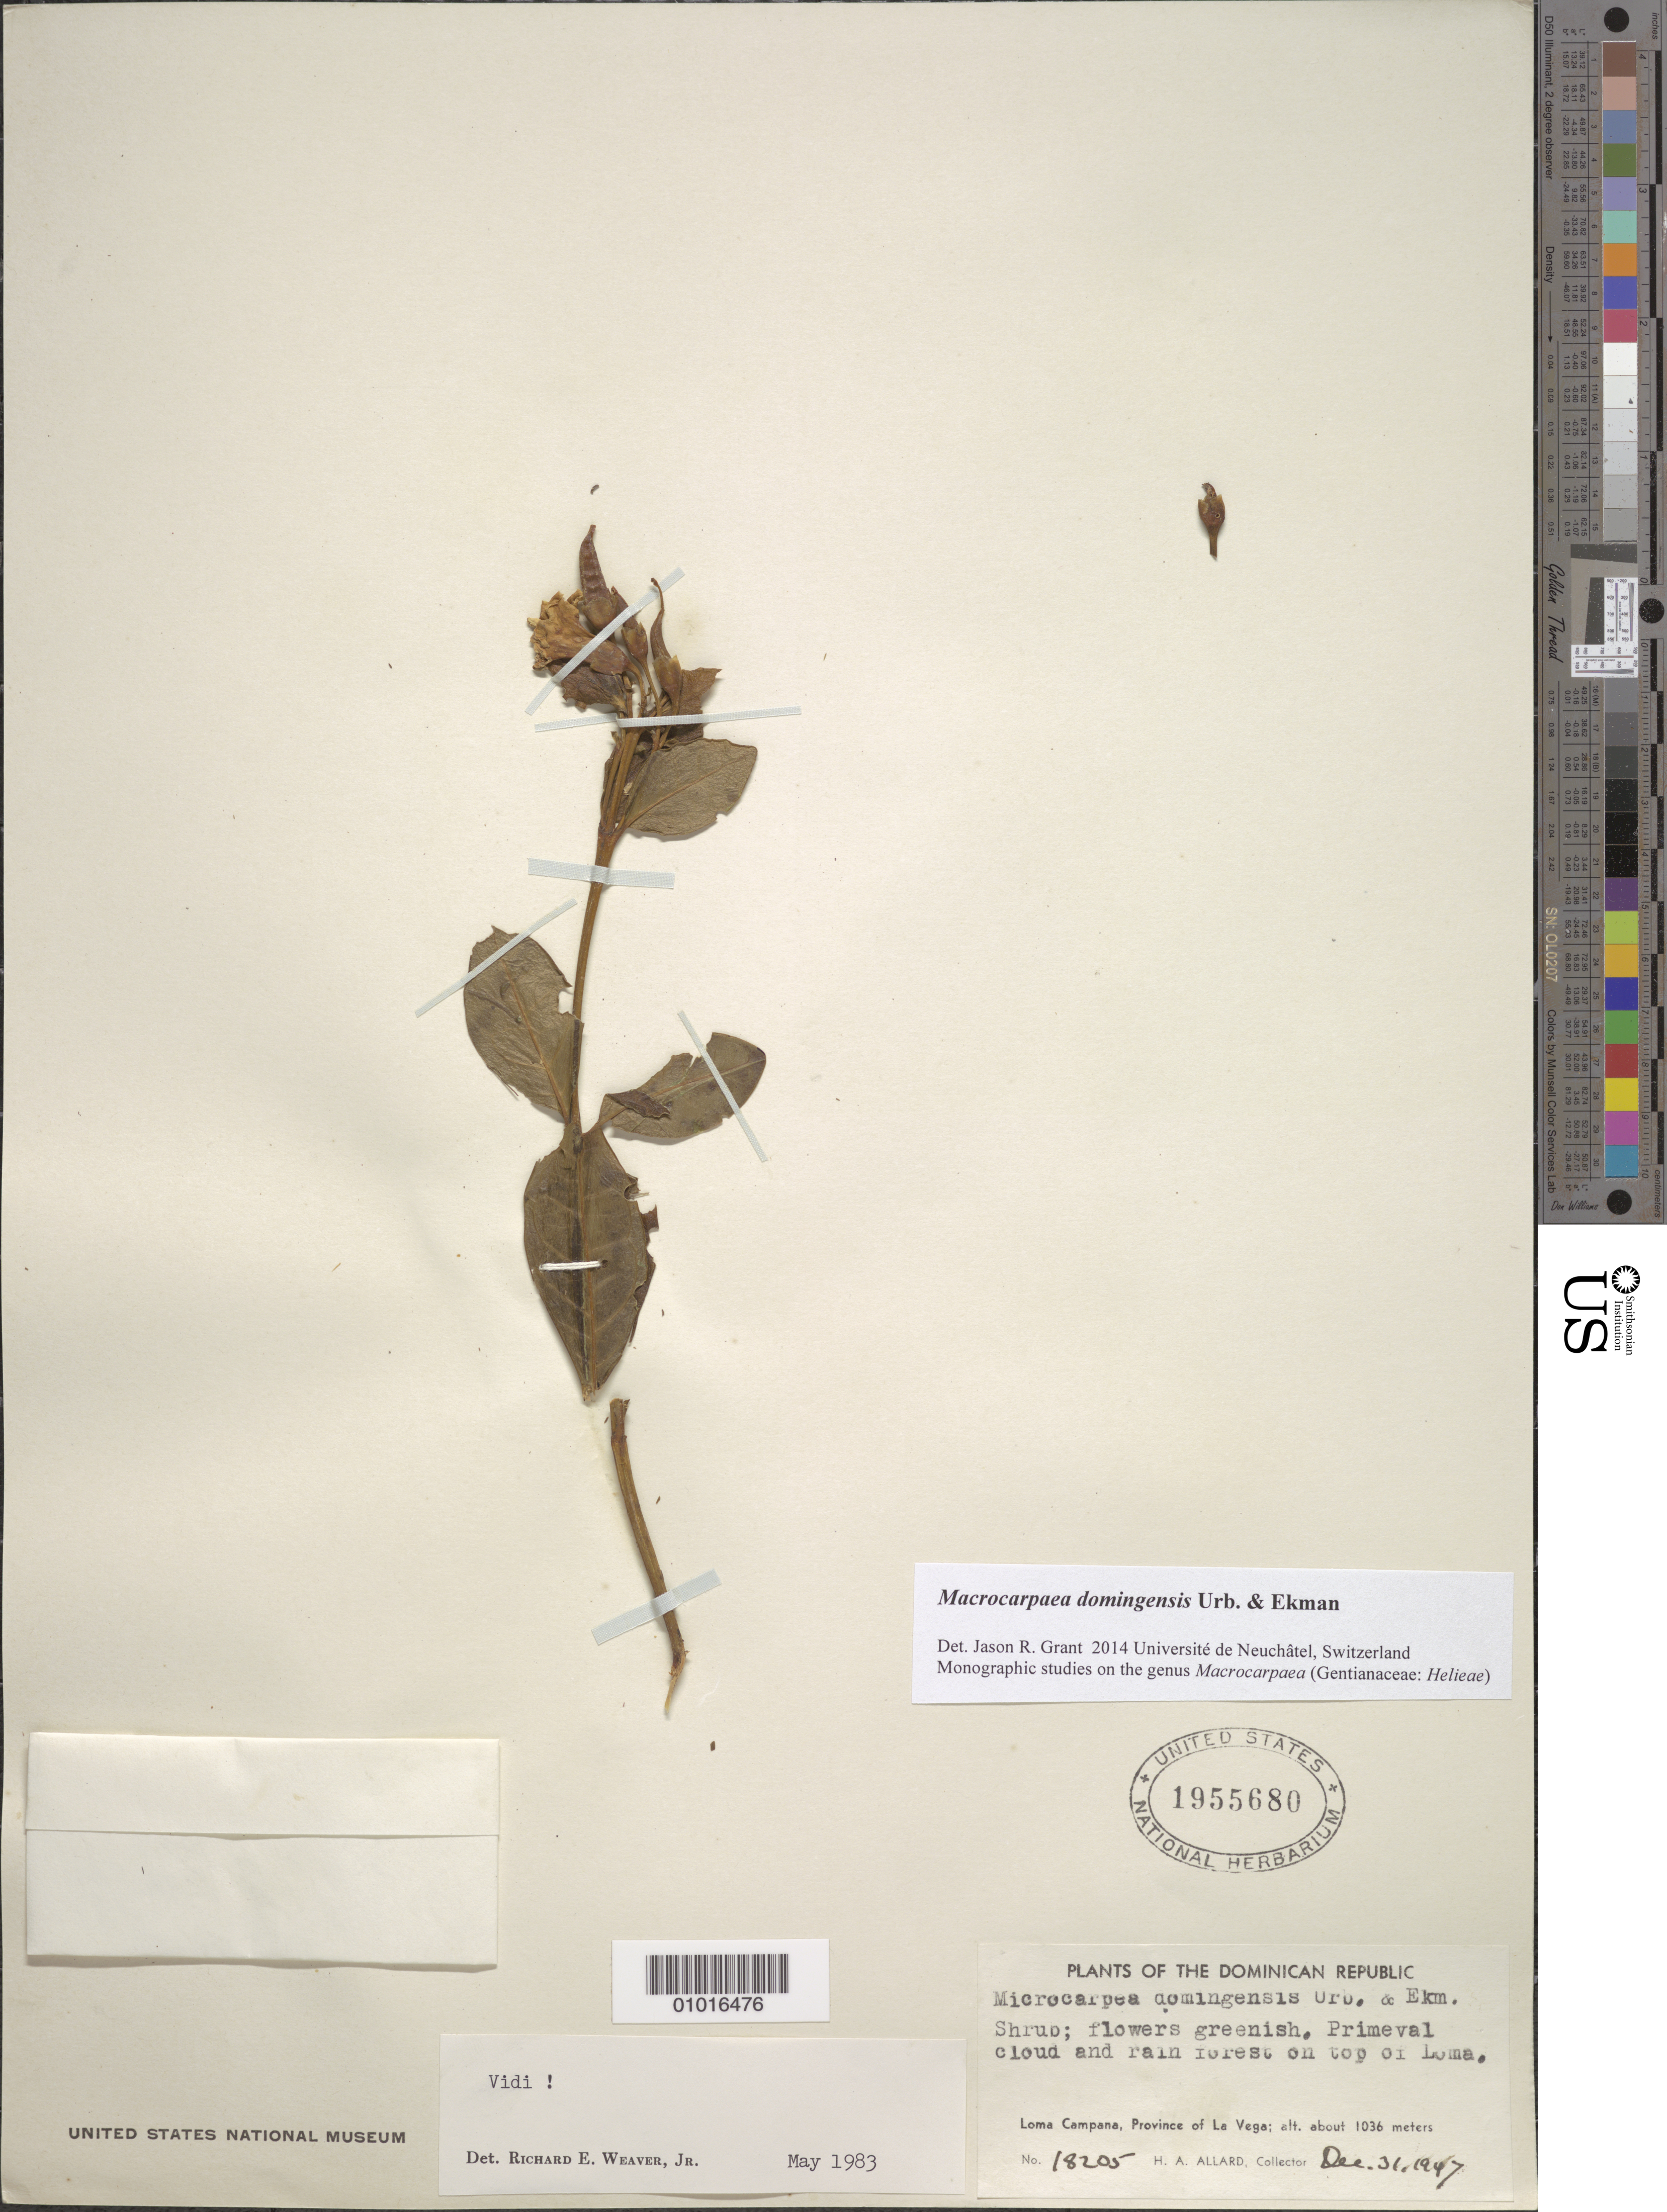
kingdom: Plantae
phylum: Tracheophyta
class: Magnoliopsida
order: Gentianales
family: Gentianaceae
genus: Macrocarpaea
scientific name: Macrocarpaea domingensis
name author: Urb. & Ekman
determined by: Grant, Jason R., (UNITED STATES)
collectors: H. A. Allard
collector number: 18205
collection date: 1947-12-31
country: Dominican Republic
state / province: La Vega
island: Hispaniola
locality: Loma Campana, on top of Loma.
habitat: Primeval rain and cloud forest on top of Loma.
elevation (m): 1036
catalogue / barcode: US 1955680